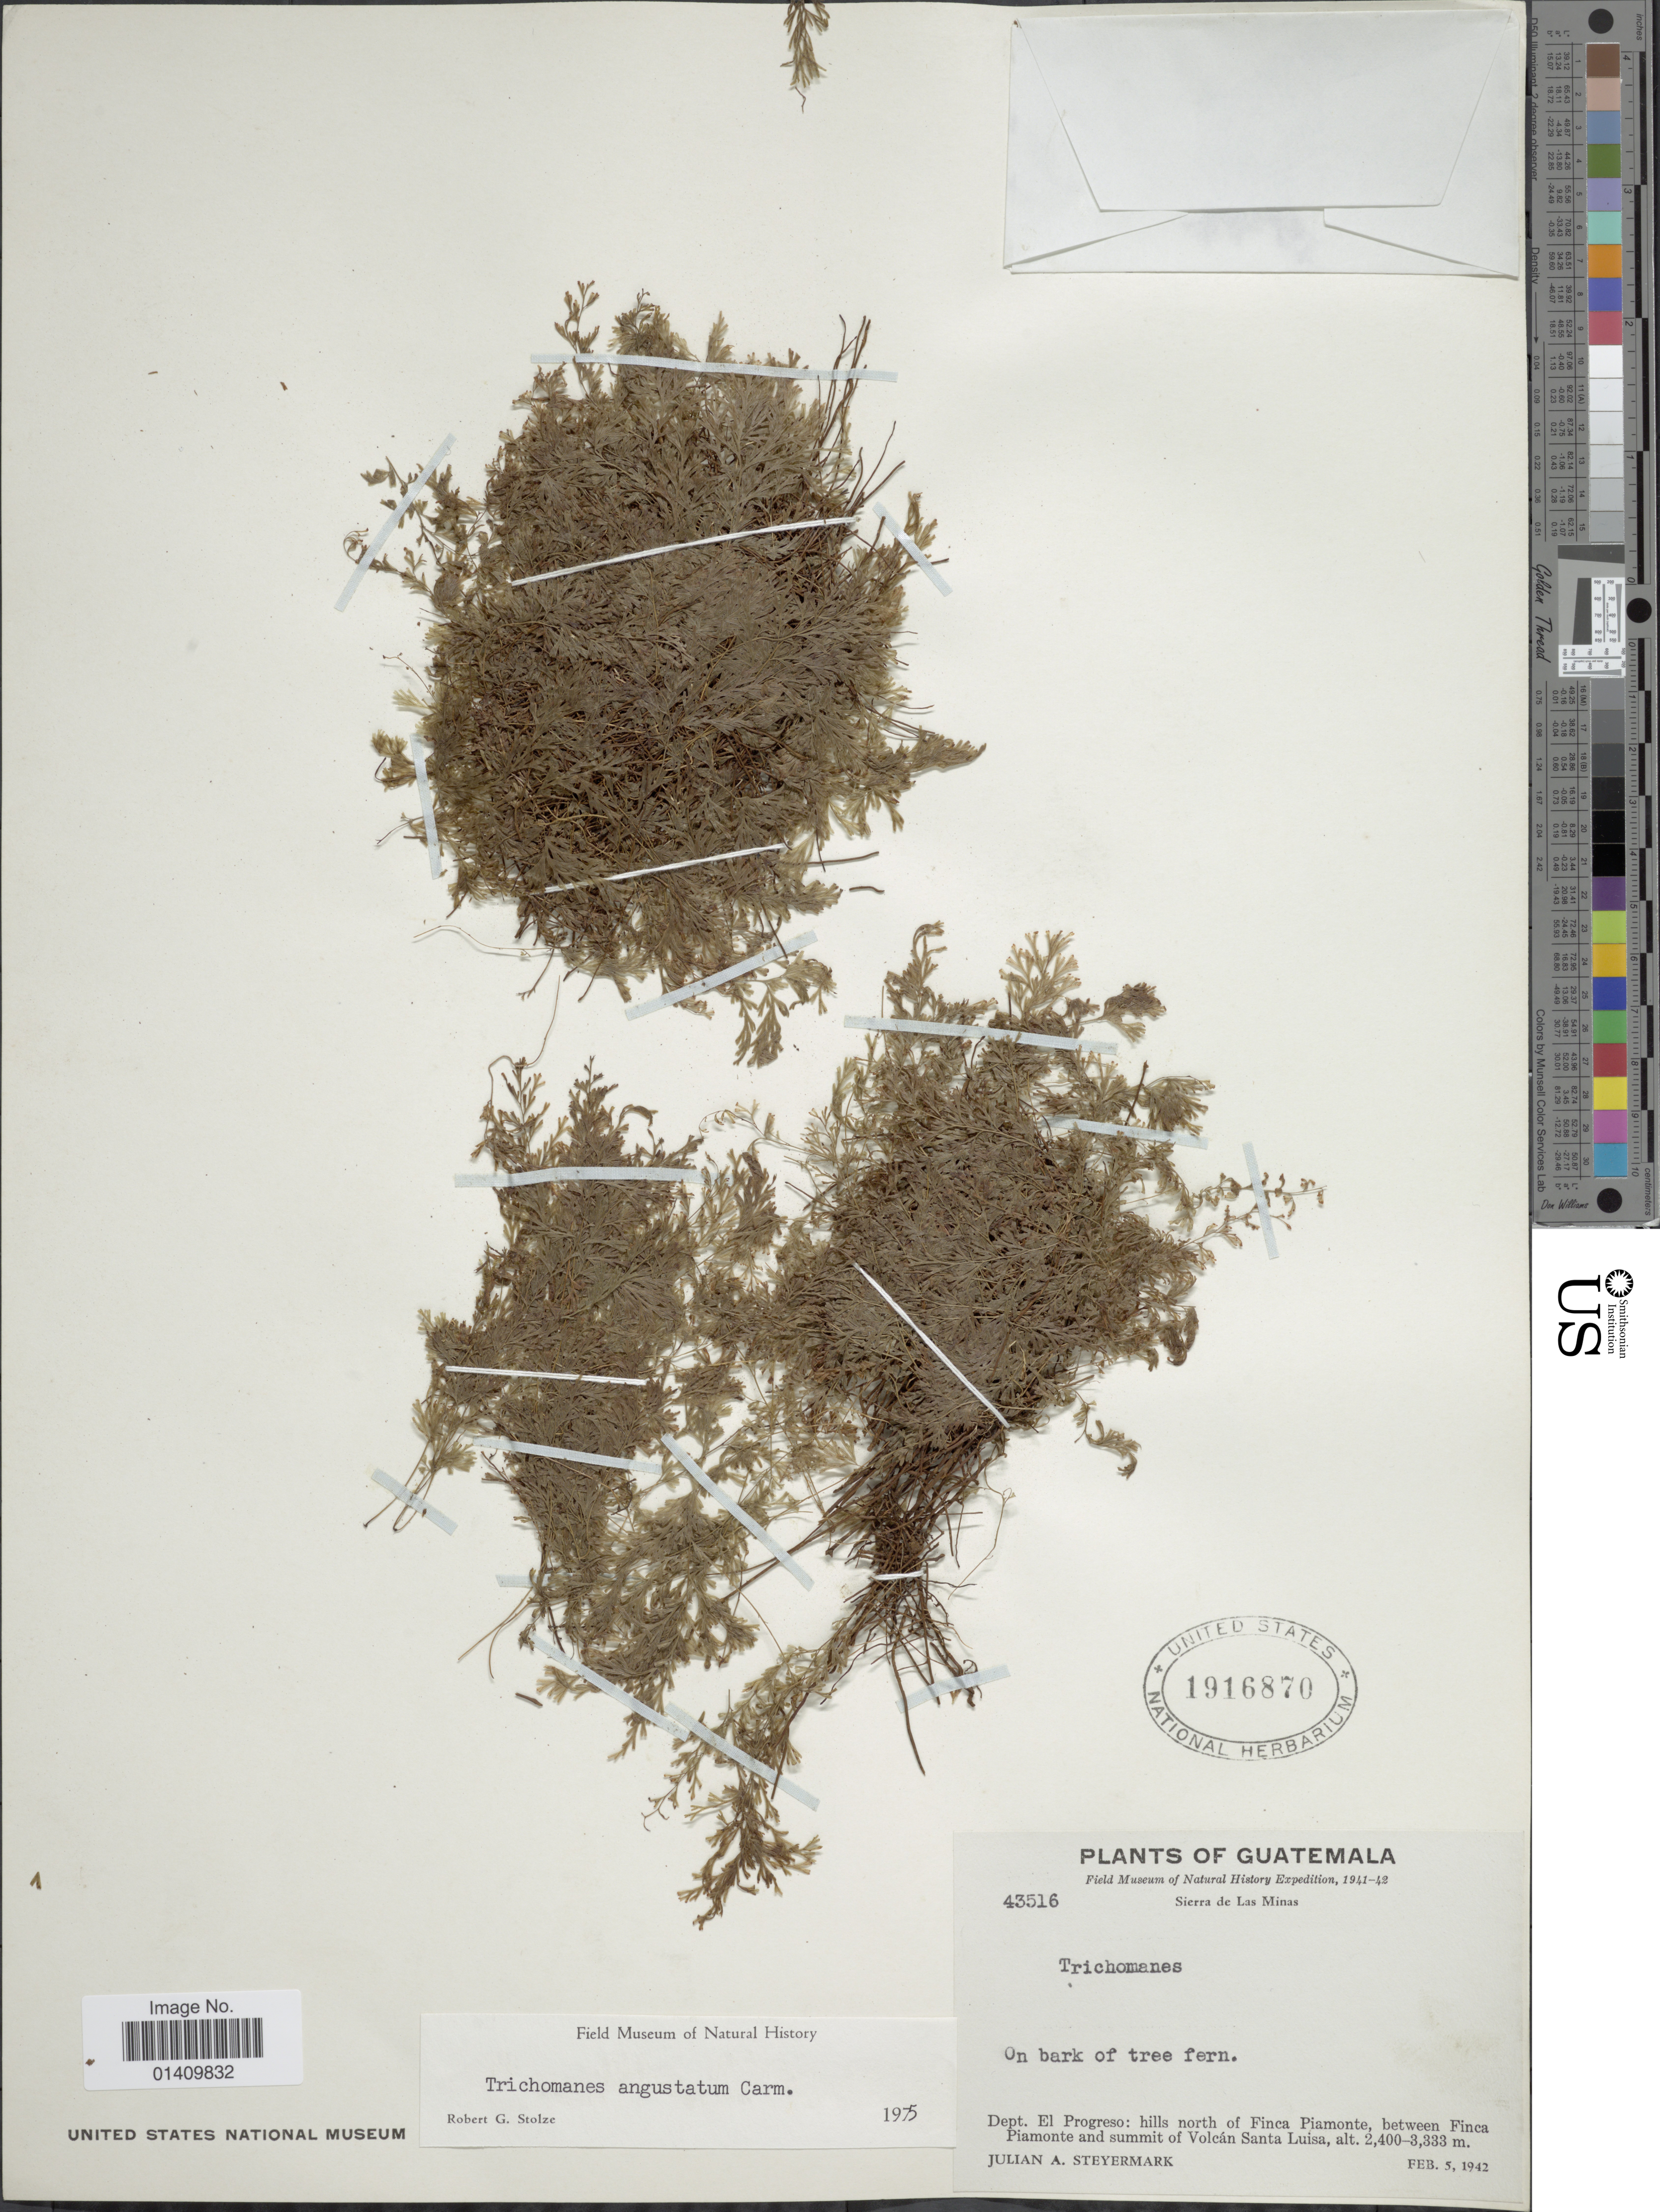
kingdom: Plantae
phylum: Tracheophyta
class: Polypodiopsida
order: Hymenophyllales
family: Hymenophyllaceae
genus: Polyphlebium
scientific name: Polyphlebium angustatum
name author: (Carmich.) Ebihara & Dubuisson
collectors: J. Steyermark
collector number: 43516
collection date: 1942-02-05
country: Guatemala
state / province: El Progreso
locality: Dept. El Progreso hills north of Finca Piomonte between Finca Piamonte and summit of Volcan Santa Luisa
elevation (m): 2400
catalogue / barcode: US 1916870